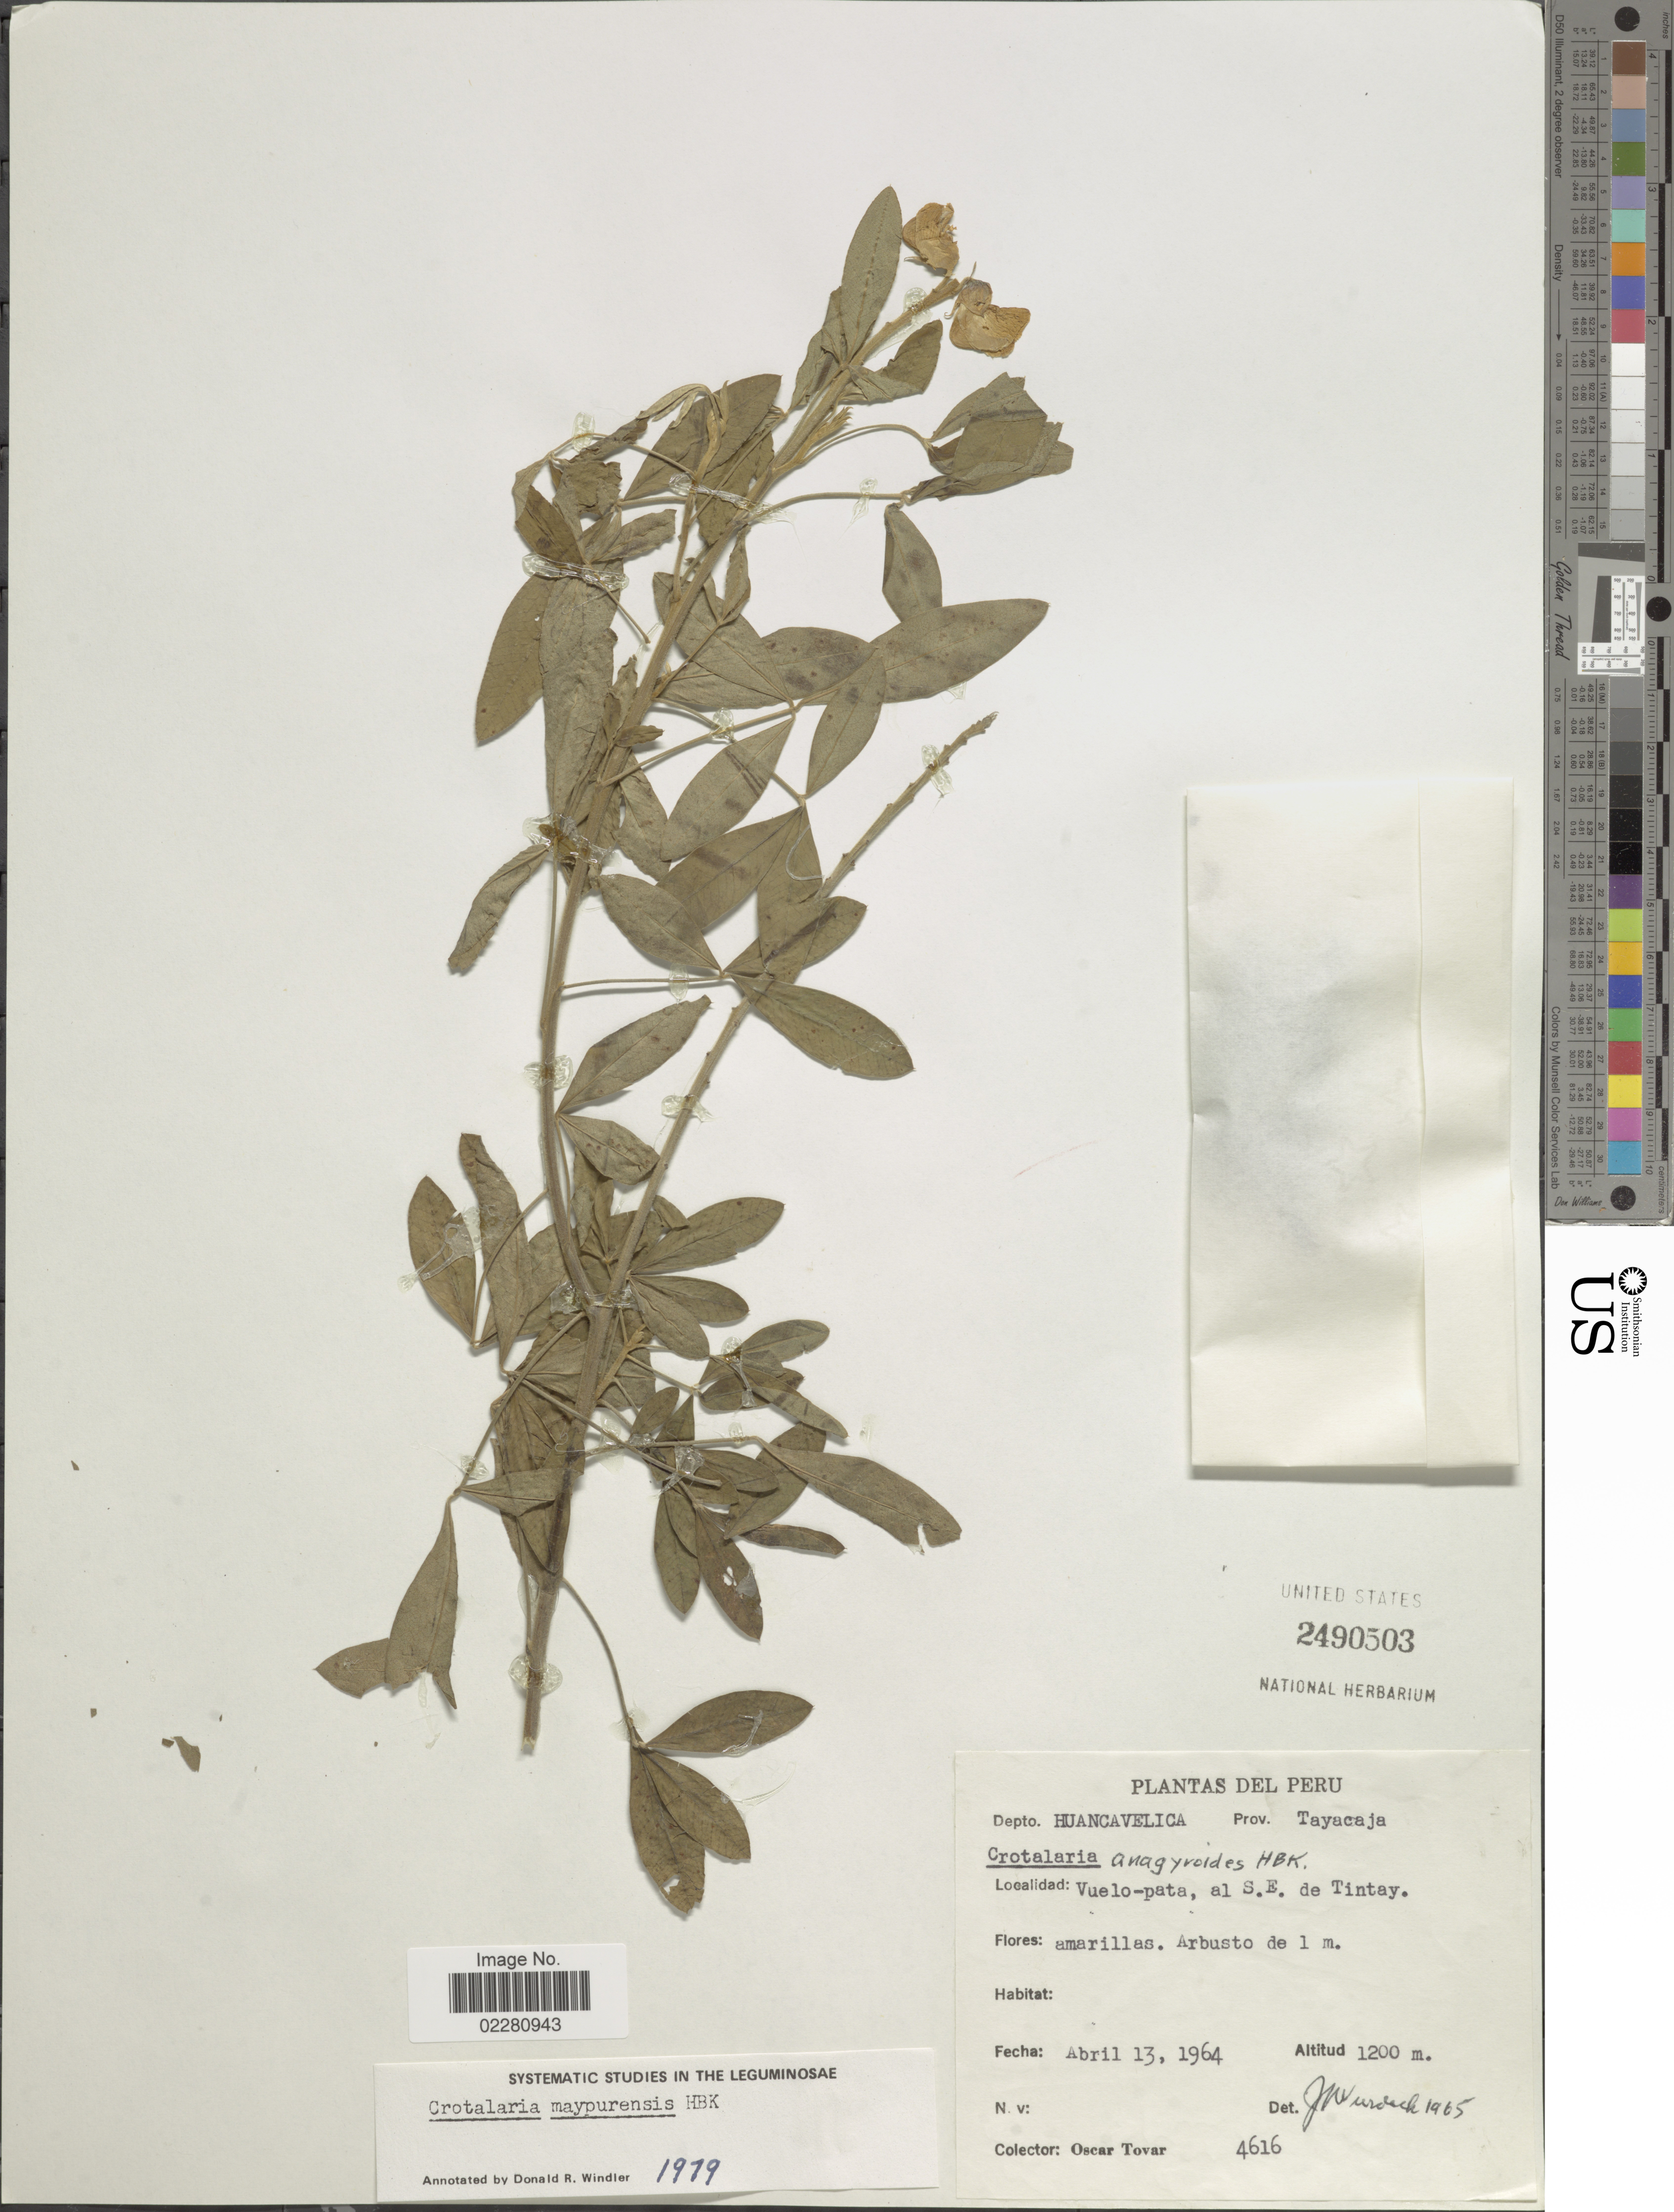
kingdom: Plantae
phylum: Tracheophyta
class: Magnoliopsida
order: Fabales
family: Fabaceae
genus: Crotalaria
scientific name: Crotalaria maypurensis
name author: Kunth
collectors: Ó. Tovar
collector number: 4616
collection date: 1964-04-13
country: Peru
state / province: Huancavelica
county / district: Tayacaja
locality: Prov. Tayacaja, Vuelo-pata, al S. E. de Tintay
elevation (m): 1200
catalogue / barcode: US 2490503